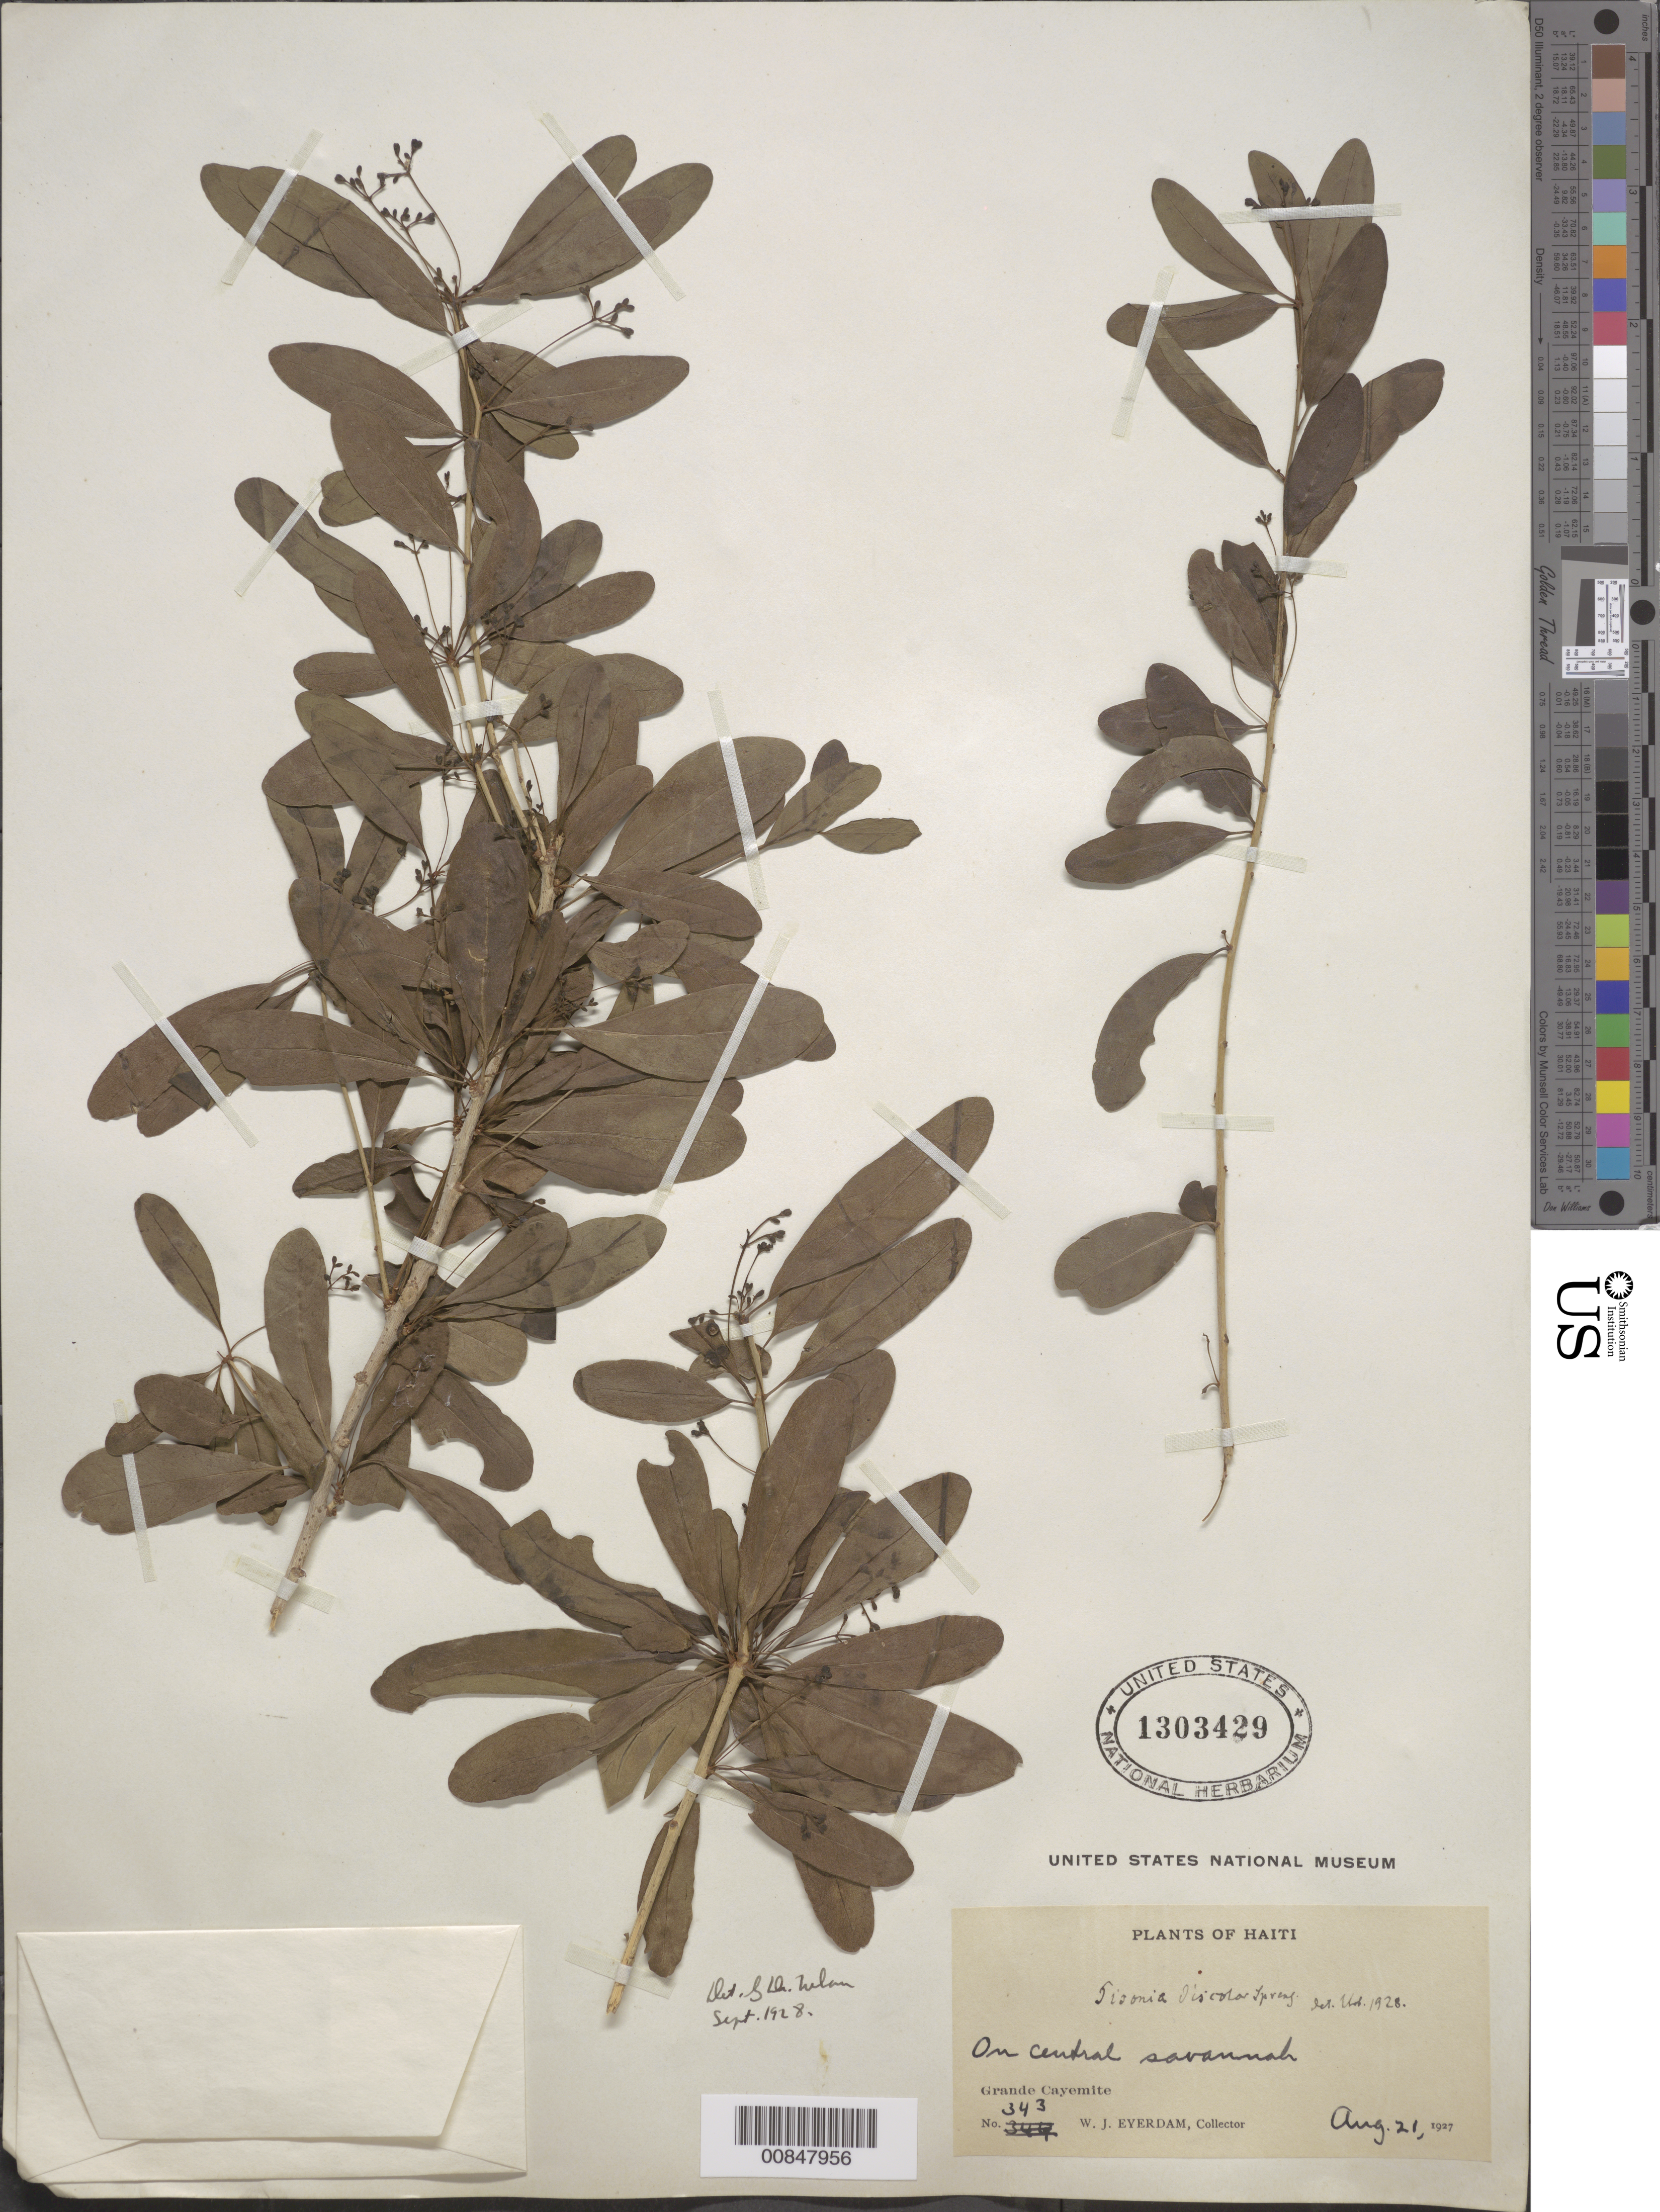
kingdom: Plantae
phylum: Tracheophyta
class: Magnoliopsida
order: Caryophyllales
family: Nyctaginaceae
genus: Guapira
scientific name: Guapira discolor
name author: (Spreng.) Little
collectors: W. J. Eyerdam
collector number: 343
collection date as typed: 21 Aug 1927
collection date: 1927-08-21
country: Haiti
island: Grande Cayemite I.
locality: Grande Cayemite.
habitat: On central savannah.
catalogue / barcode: US 1303429